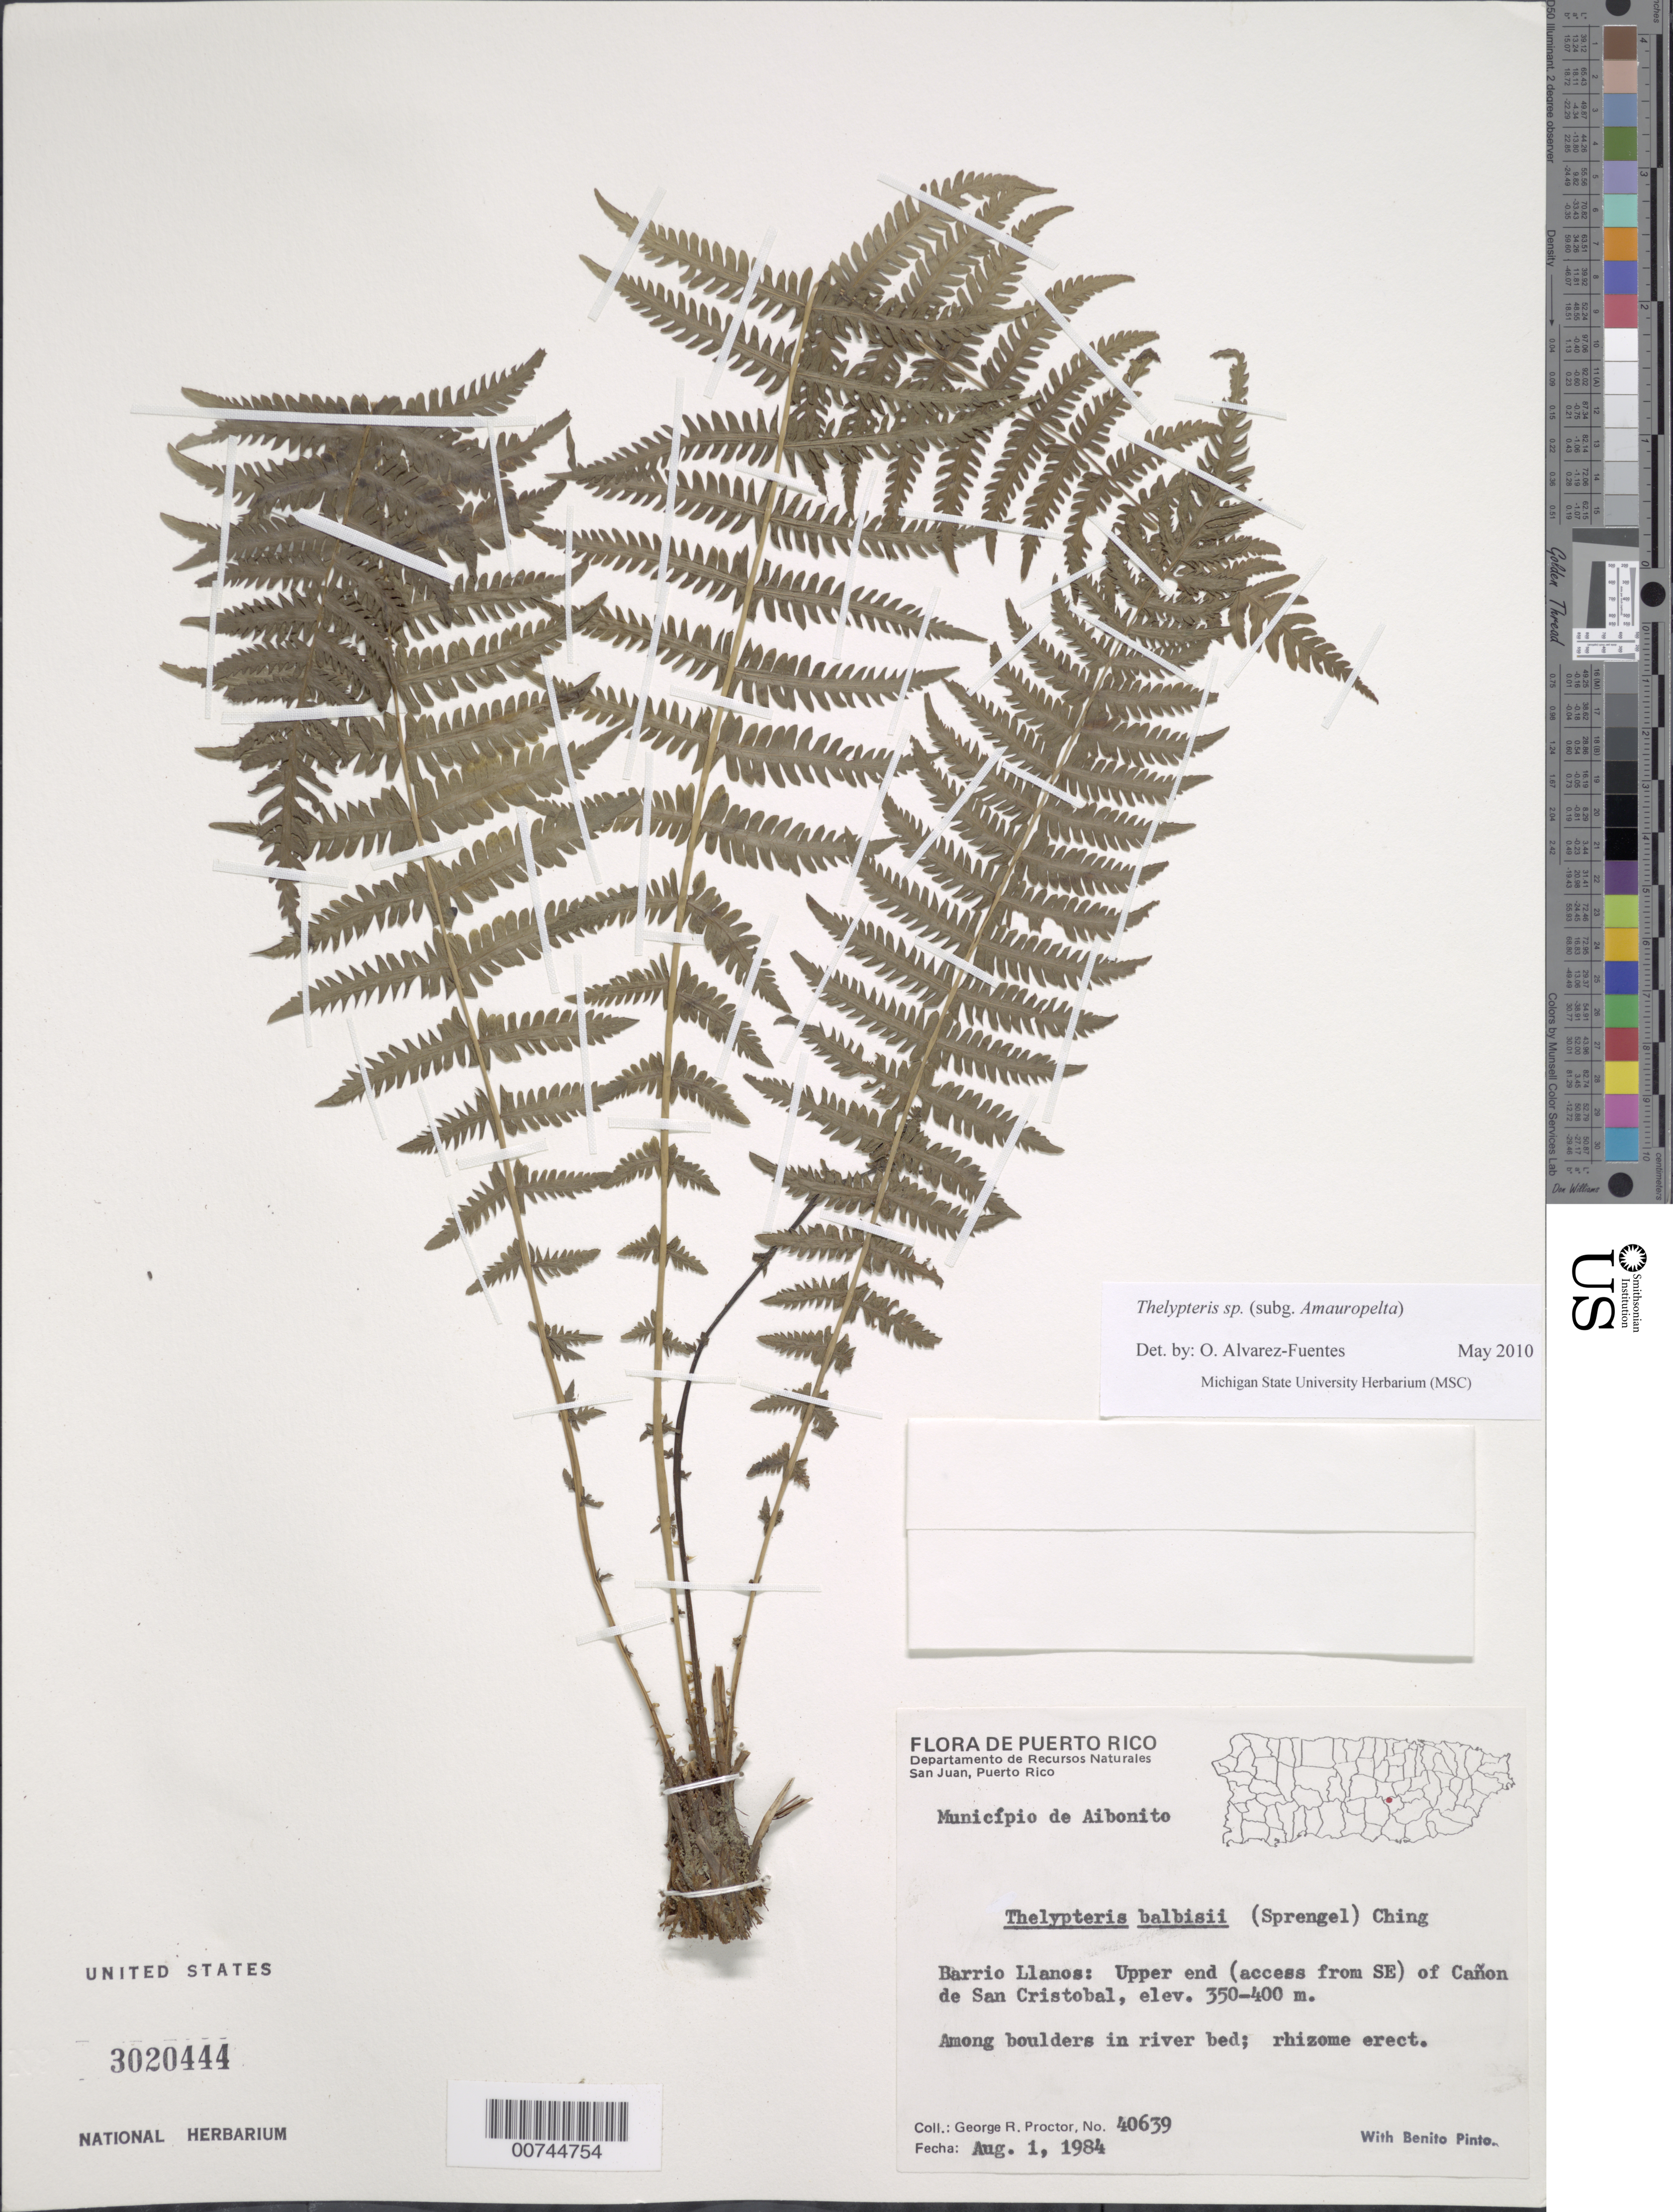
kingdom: Plantae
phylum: Tracheophyta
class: Polypodiopsida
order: Polypodiales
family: Thelypteridaceae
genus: Amauropelta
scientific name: Amauropelta sp.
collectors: G. R. Proctor & B. Pinto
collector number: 40639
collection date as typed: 01 Aug 1984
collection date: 1984-08-01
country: Puerto Rico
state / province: Abonito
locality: Barrio Llanos: Upper end (access from SE) of Cañon de San Cristobal. Municipio de Aibonito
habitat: Among boulders in river bed; rhizome erect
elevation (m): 350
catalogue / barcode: US 3020444